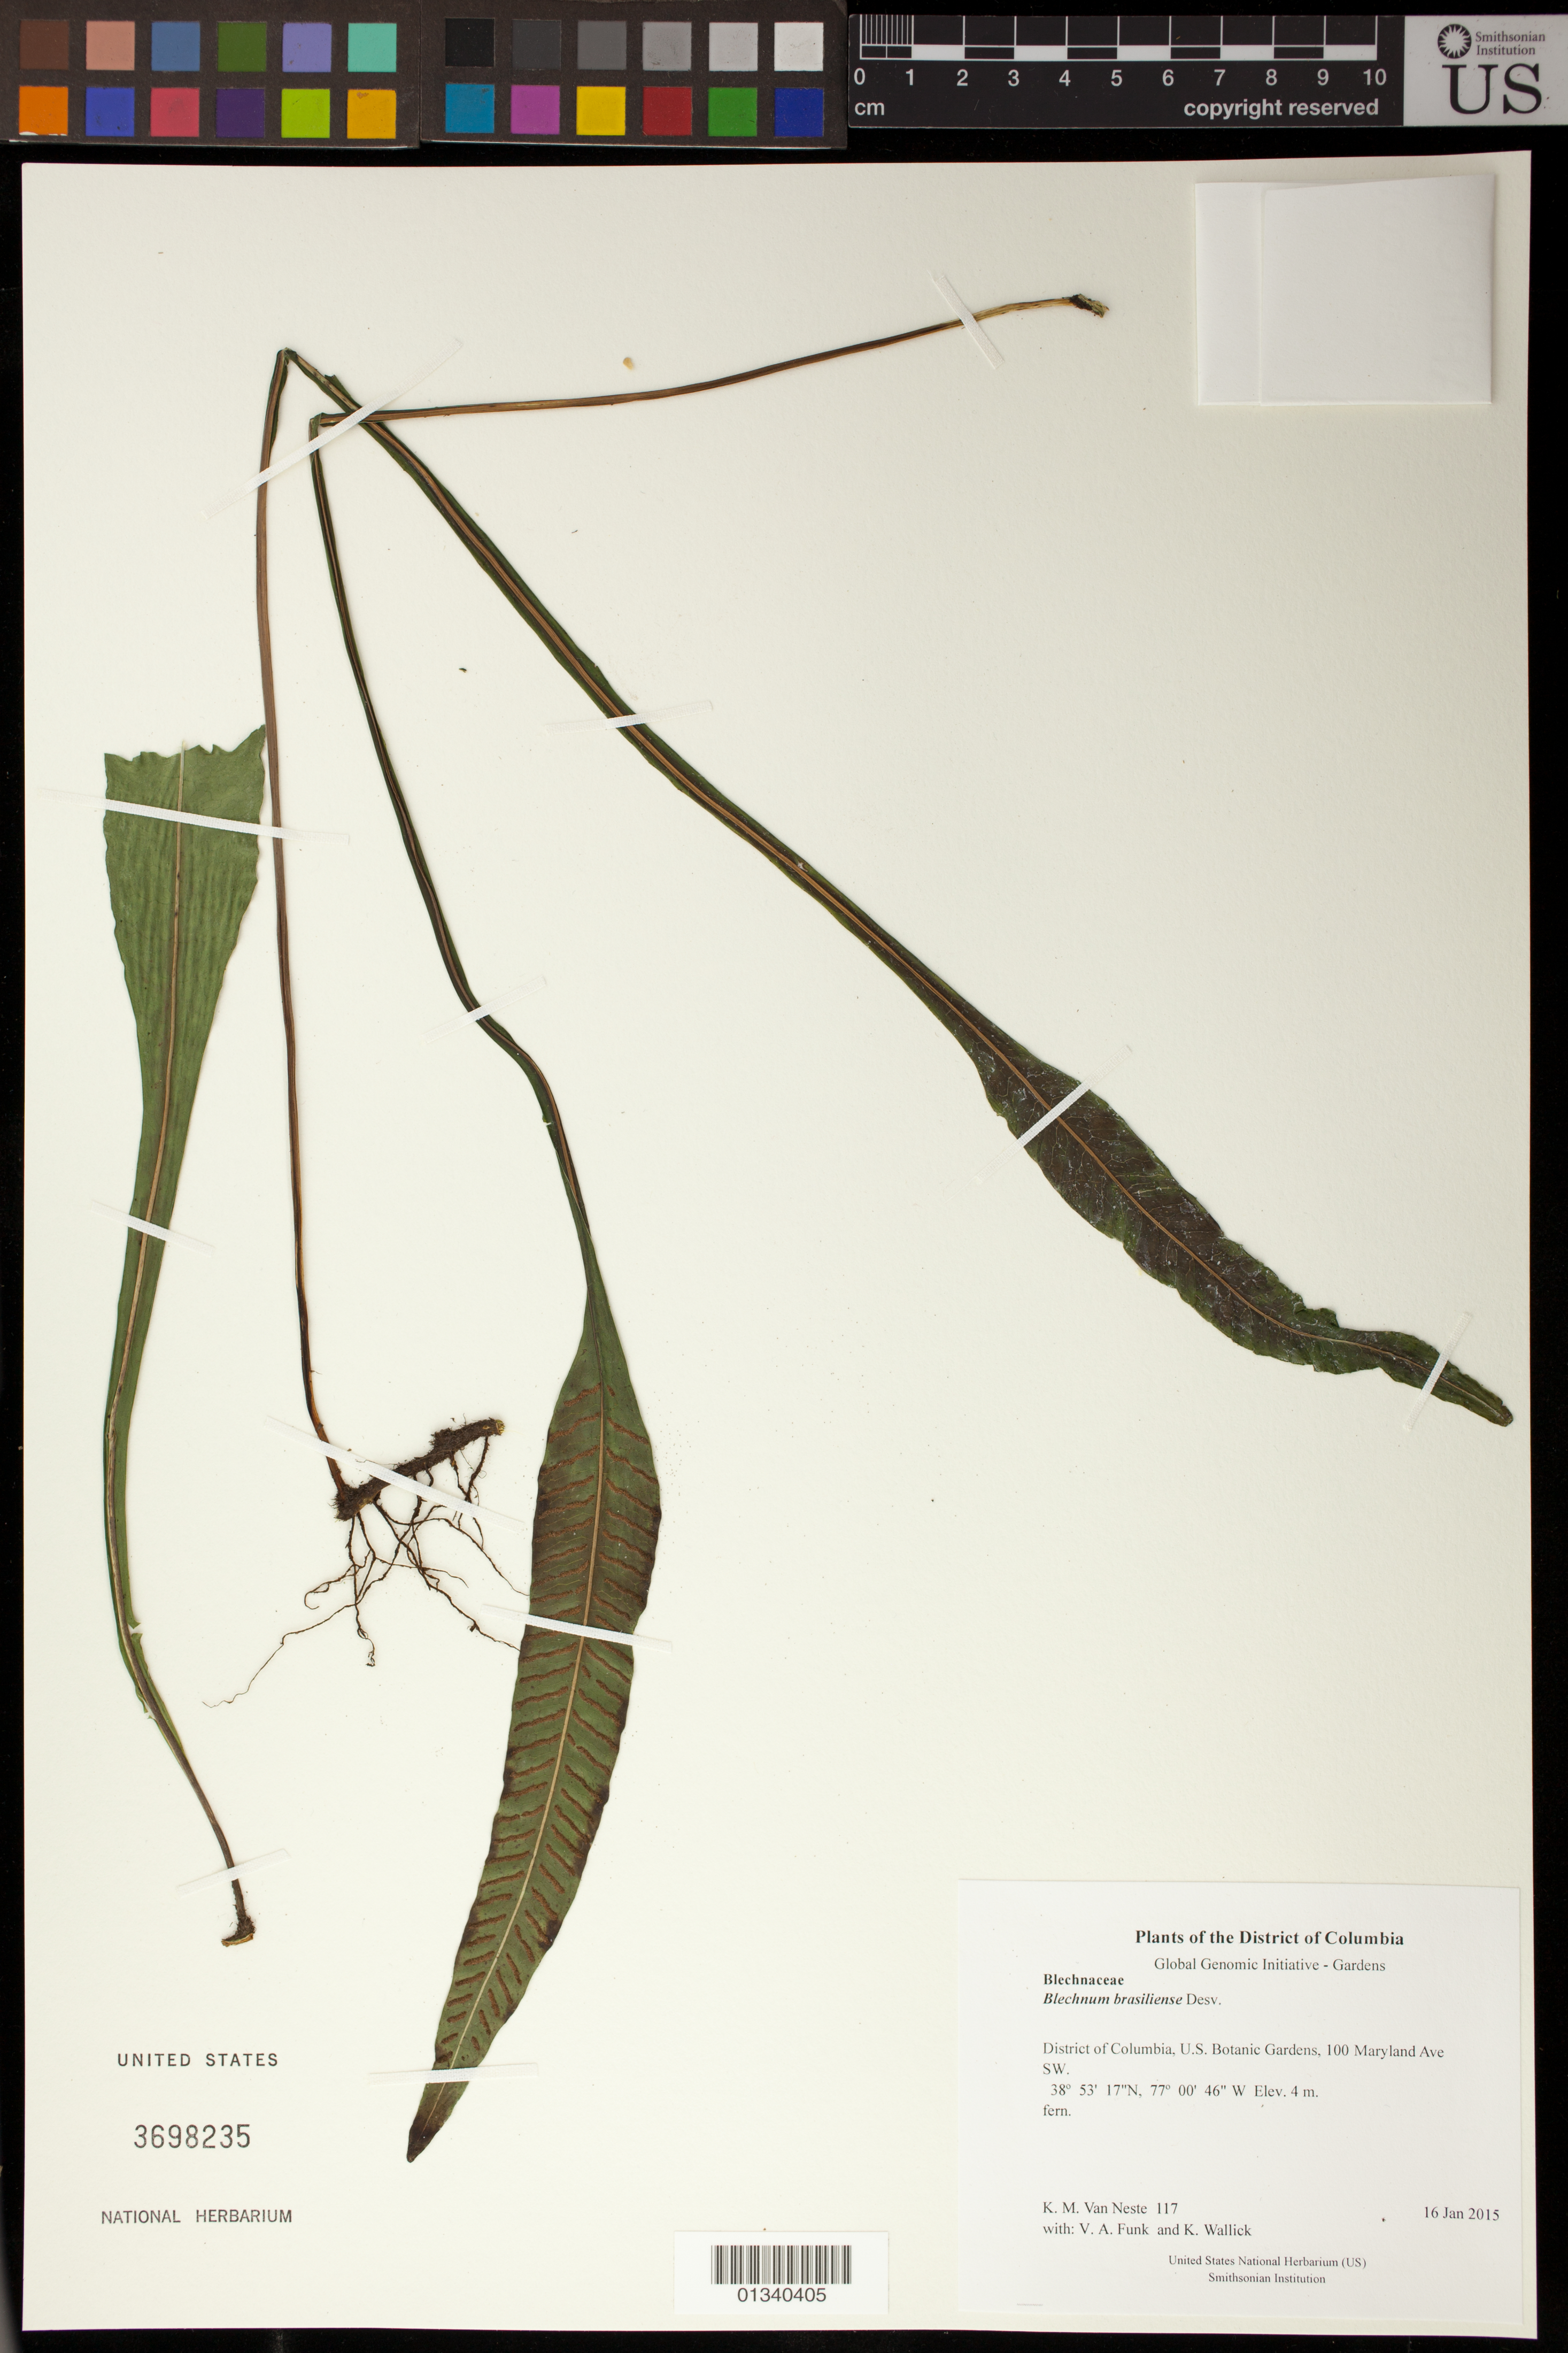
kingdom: Plantae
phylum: Tracheophyta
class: Polypodiopsida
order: Polypodiales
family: Polypodiaceae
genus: Selliguea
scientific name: Selliguea sp.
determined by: McKee, G. S., (US), NMNH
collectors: K. M. Van Neste, V. Funk & K. Wallick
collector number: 117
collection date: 2015-01-16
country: United States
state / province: District of Columbia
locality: U.S. Botanic Gardens, 100 Maryland Ave SW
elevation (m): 4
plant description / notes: Notes from Kyle Wallick (USBG): Blechnum brasiliense 000-0636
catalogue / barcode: US 3698235